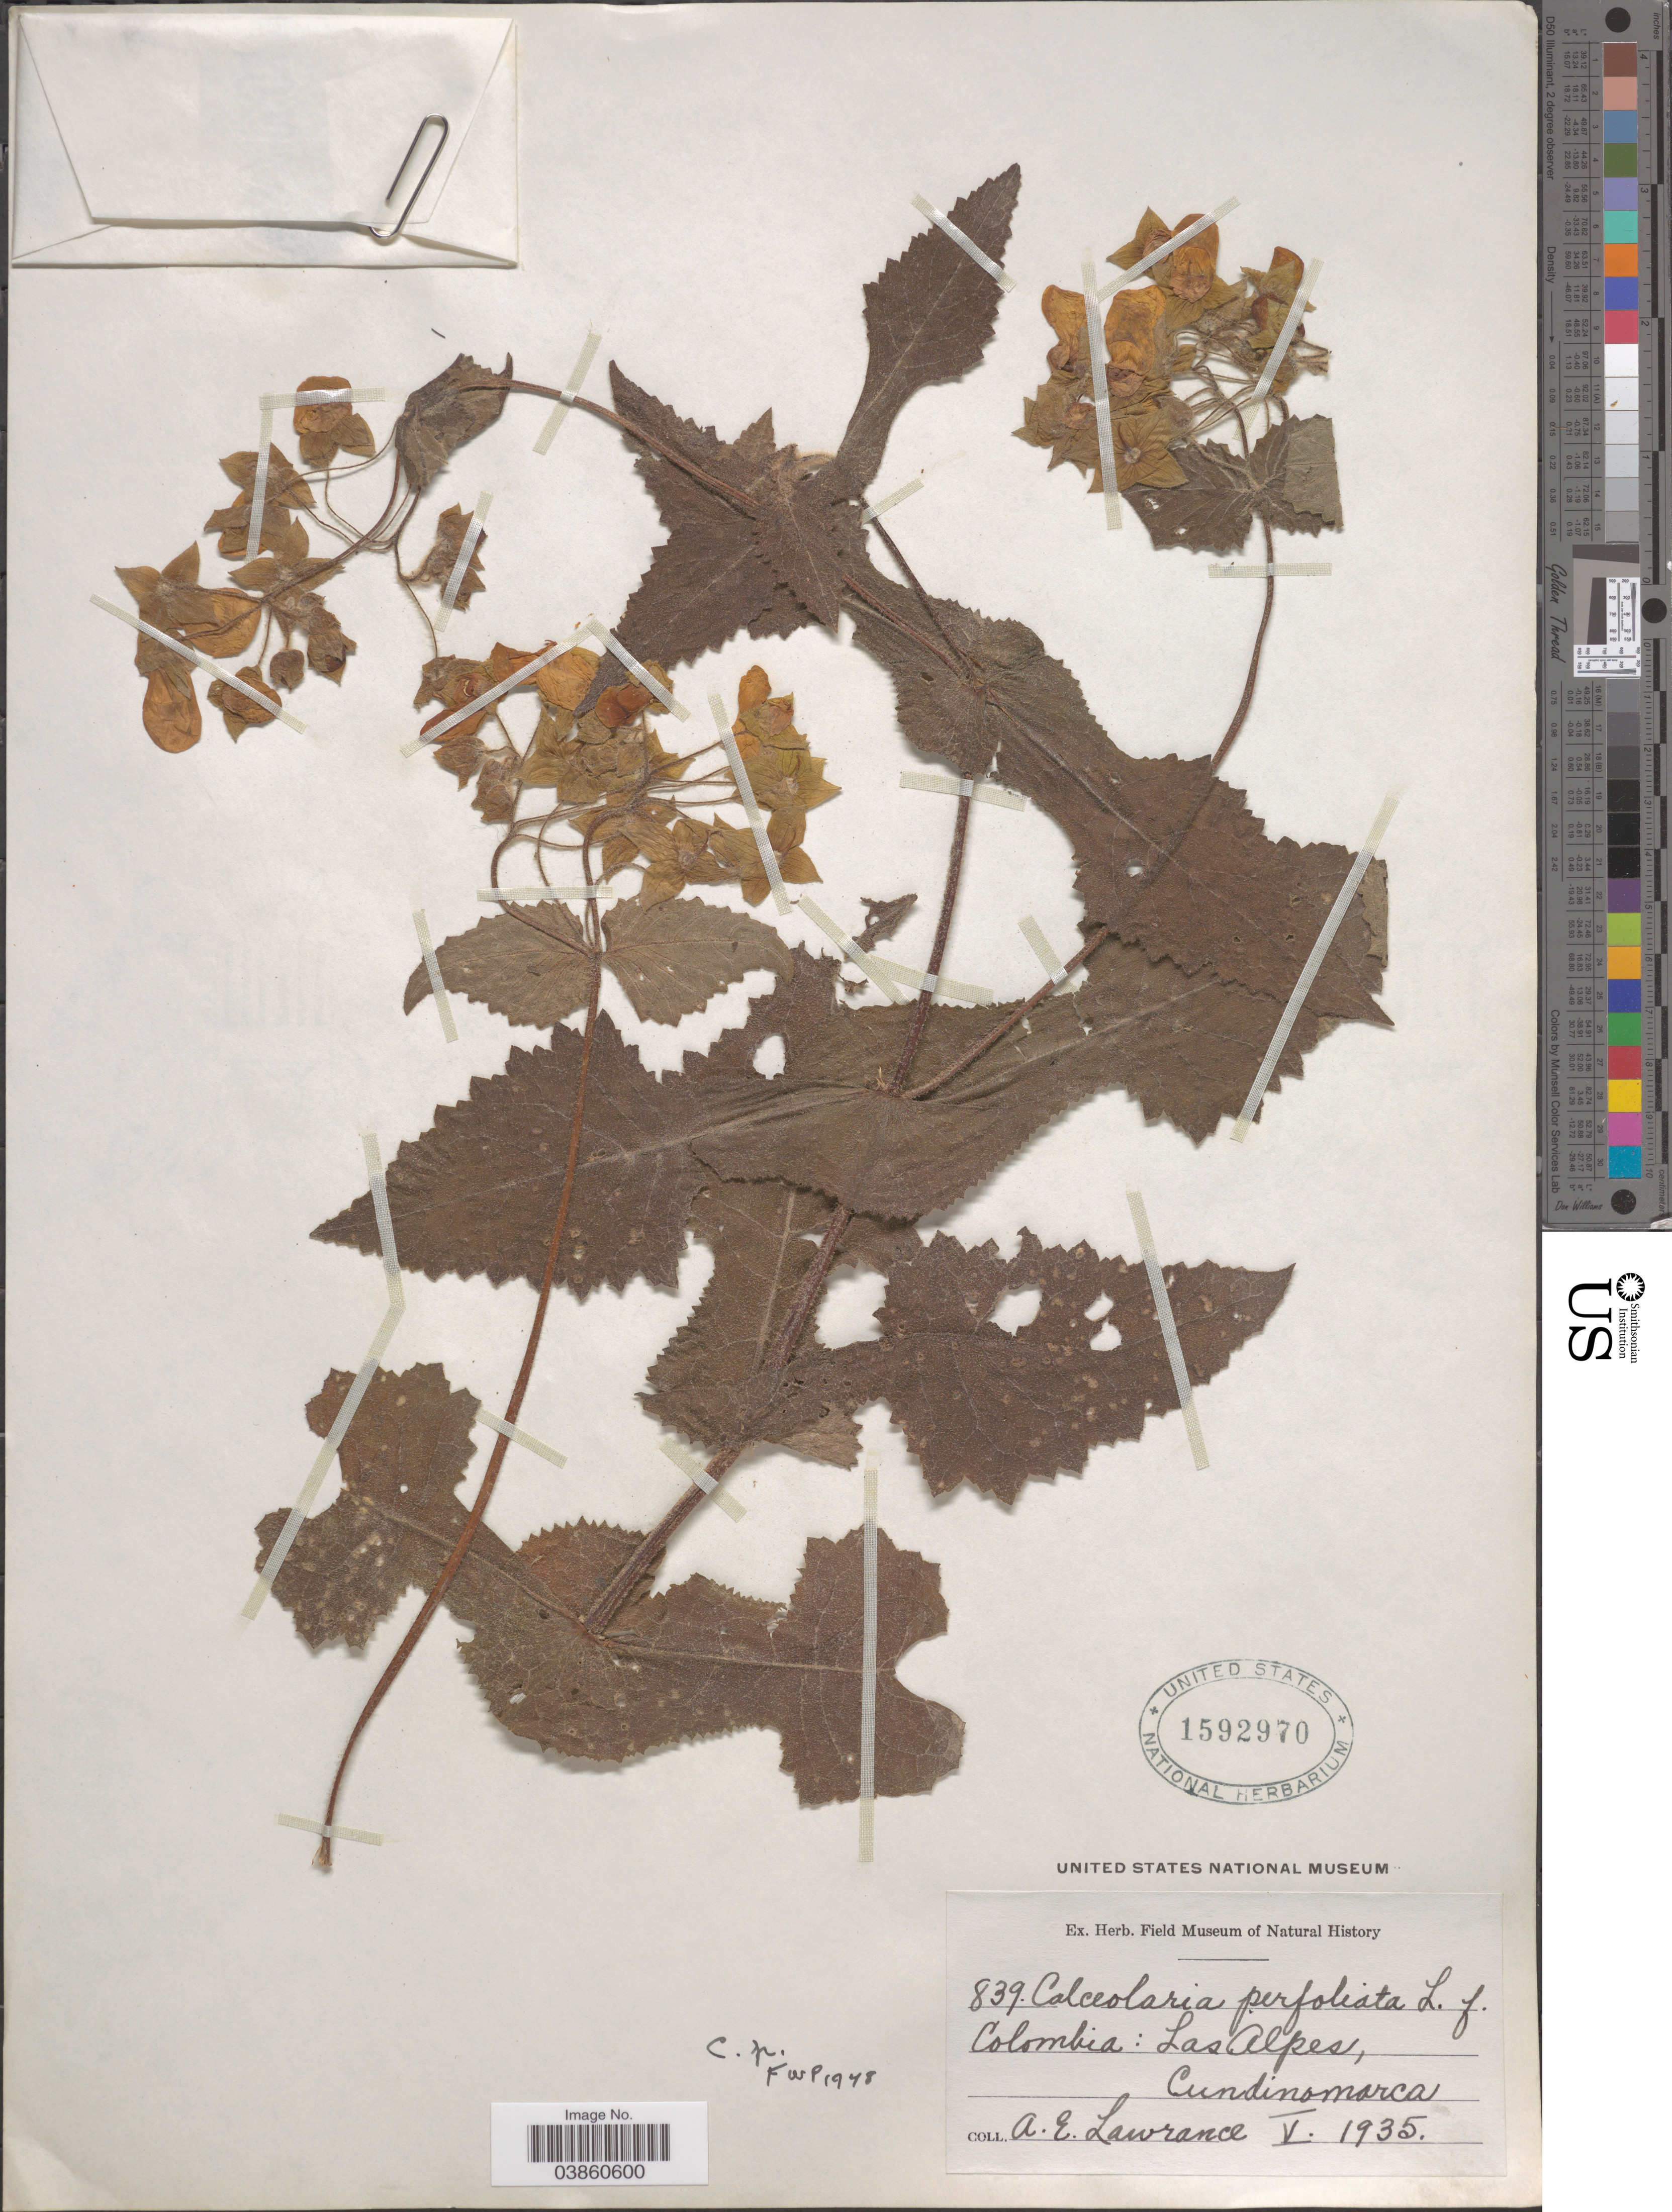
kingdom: Plantae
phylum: Tracheophyta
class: Magnoliopsida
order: Lamiales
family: Calceolariaceae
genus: Calceolaria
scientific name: Calceolaria perfoliata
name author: L. f.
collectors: A. Lawrance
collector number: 839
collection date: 1935-05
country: Colombia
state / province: Cundinamarca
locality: Las Alpes.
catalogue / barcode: US 1592970